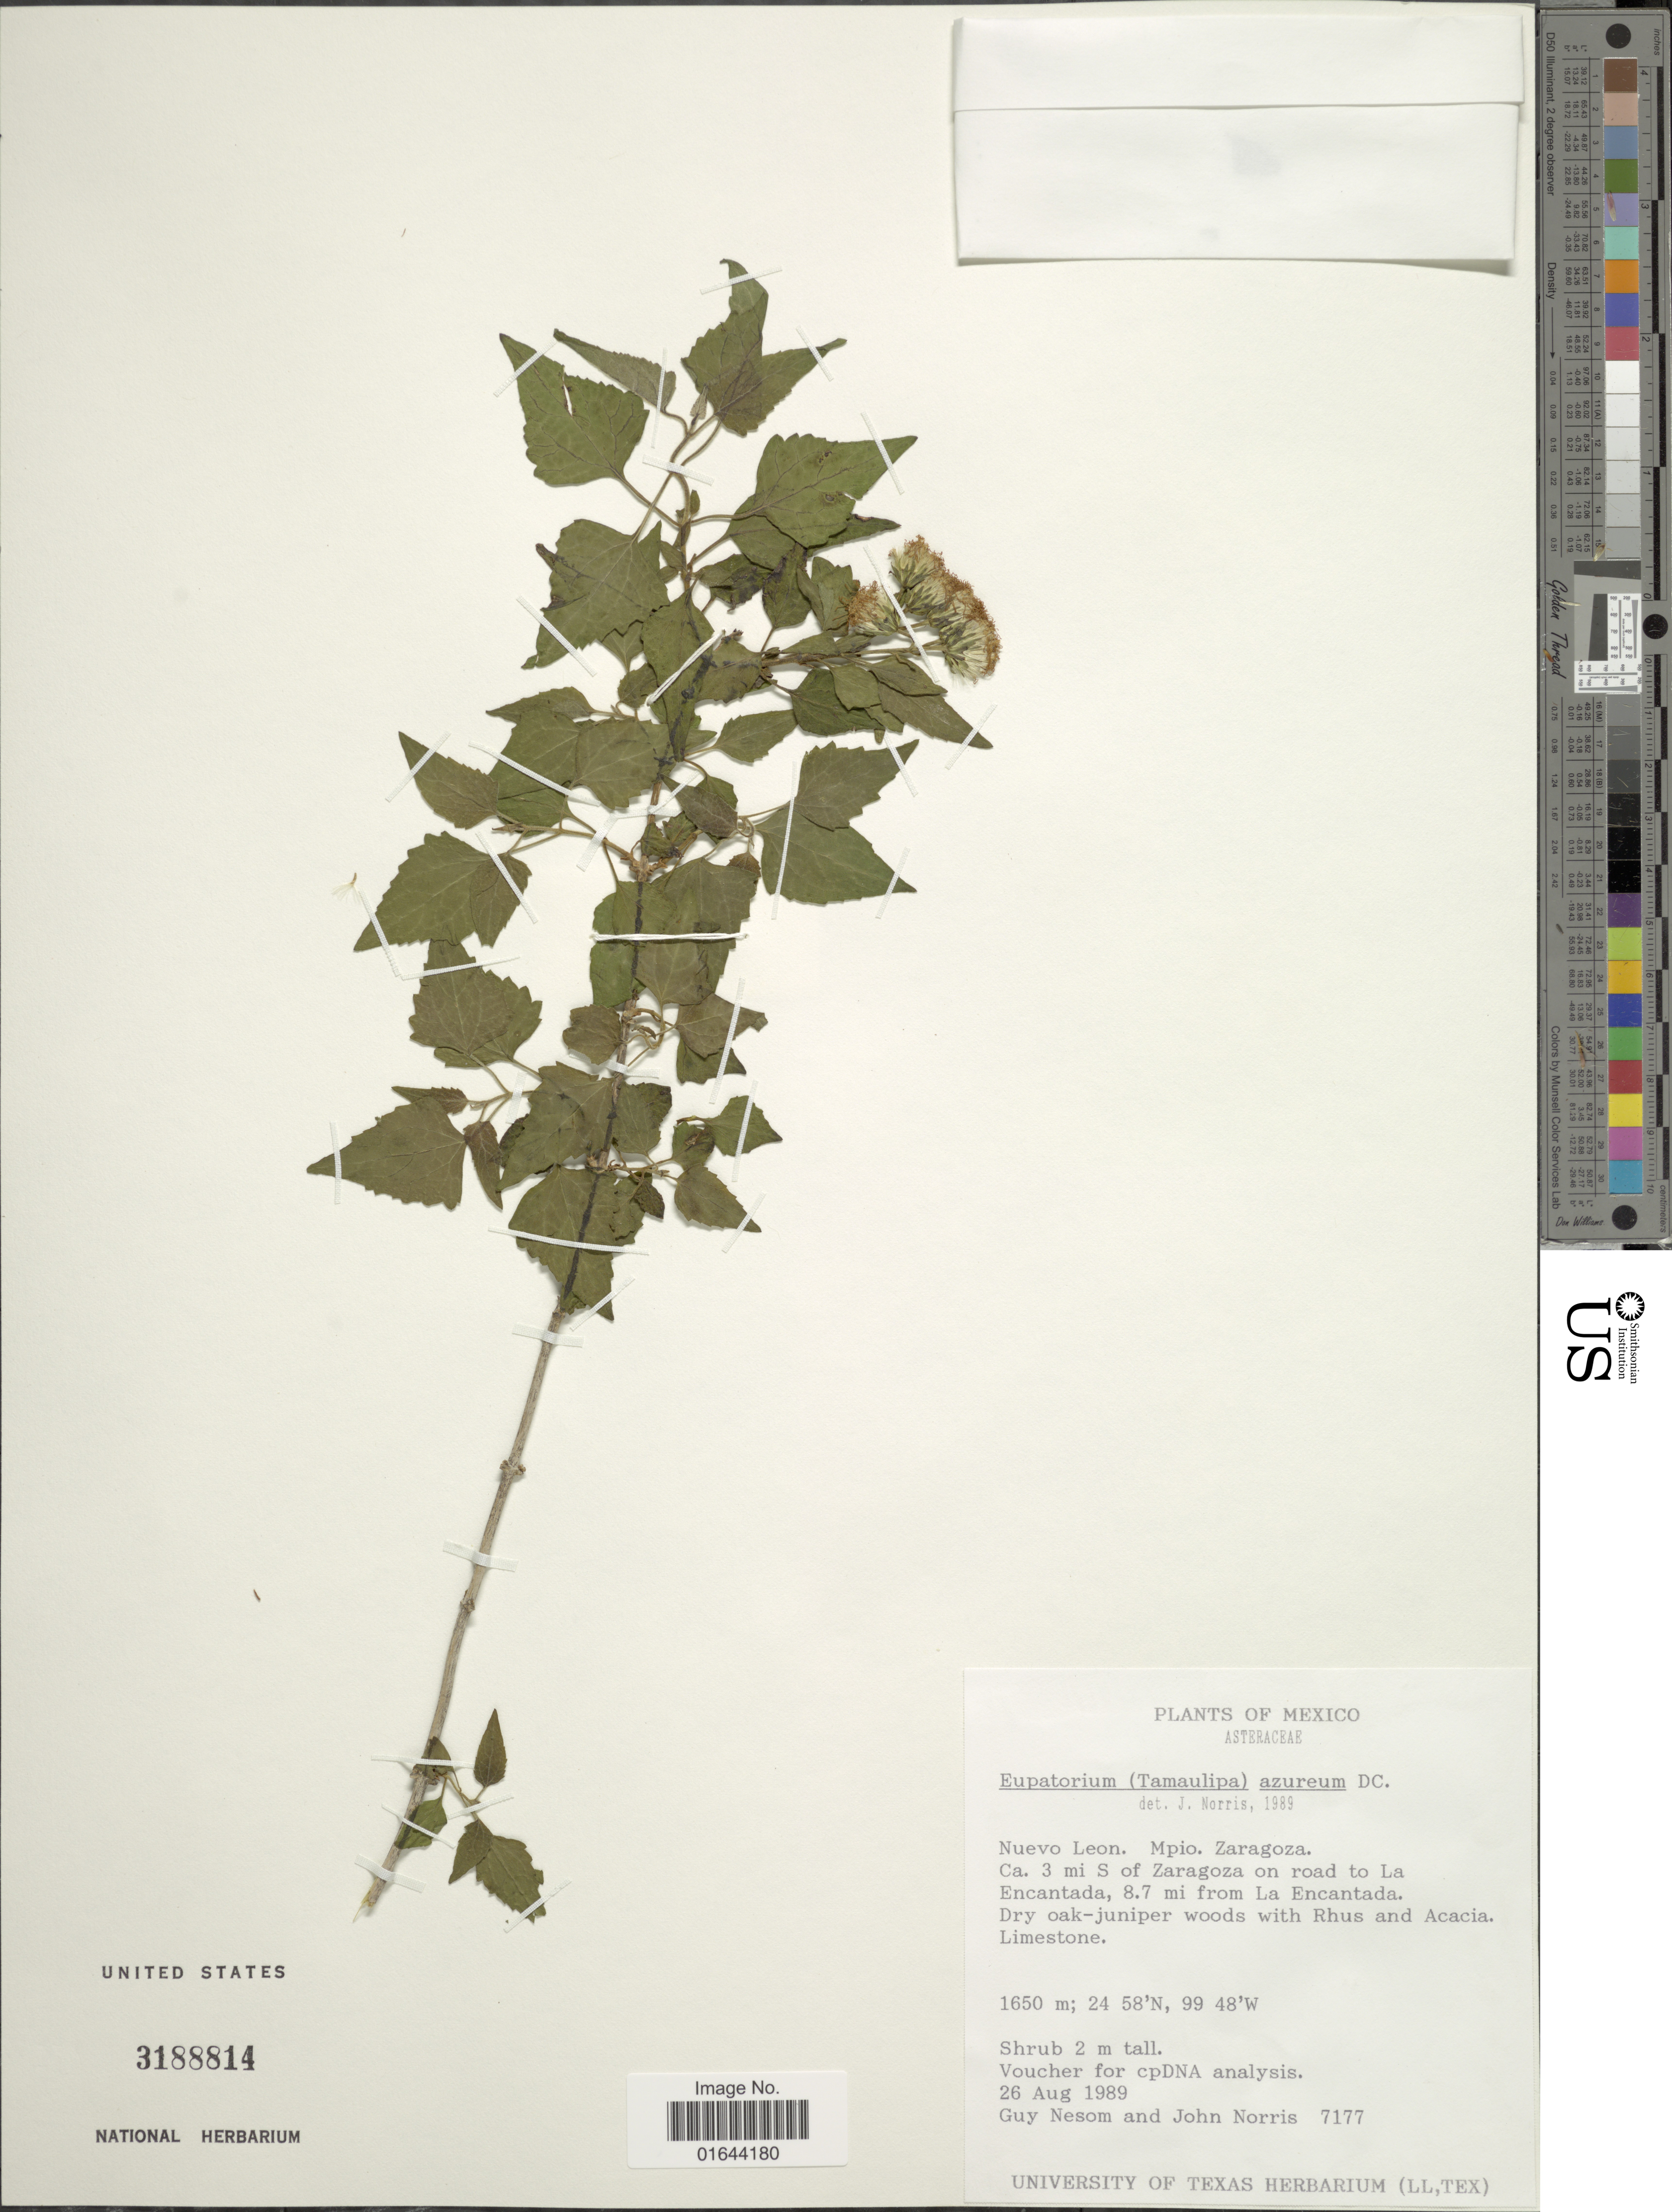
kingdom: Plantae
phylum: Tracheophyta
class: Magnoliopsida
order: Asterales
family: Asteraceae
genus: Tamaulipa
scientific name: Tamaulipa azurea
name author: (DC.) R.M. King & H. Rob.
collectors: G. Nesom & J. Norris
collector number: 7177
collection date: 1989-08-28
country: Mexico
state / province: Nuevo León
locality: Mexico, Nuevo Leon, Mpio. Zaragoza. Ca. 3 mi. S of Zaragoza on road to La Encantada, 8.7 mi from La Encantada.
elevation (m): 1650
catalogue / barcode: US 3188814